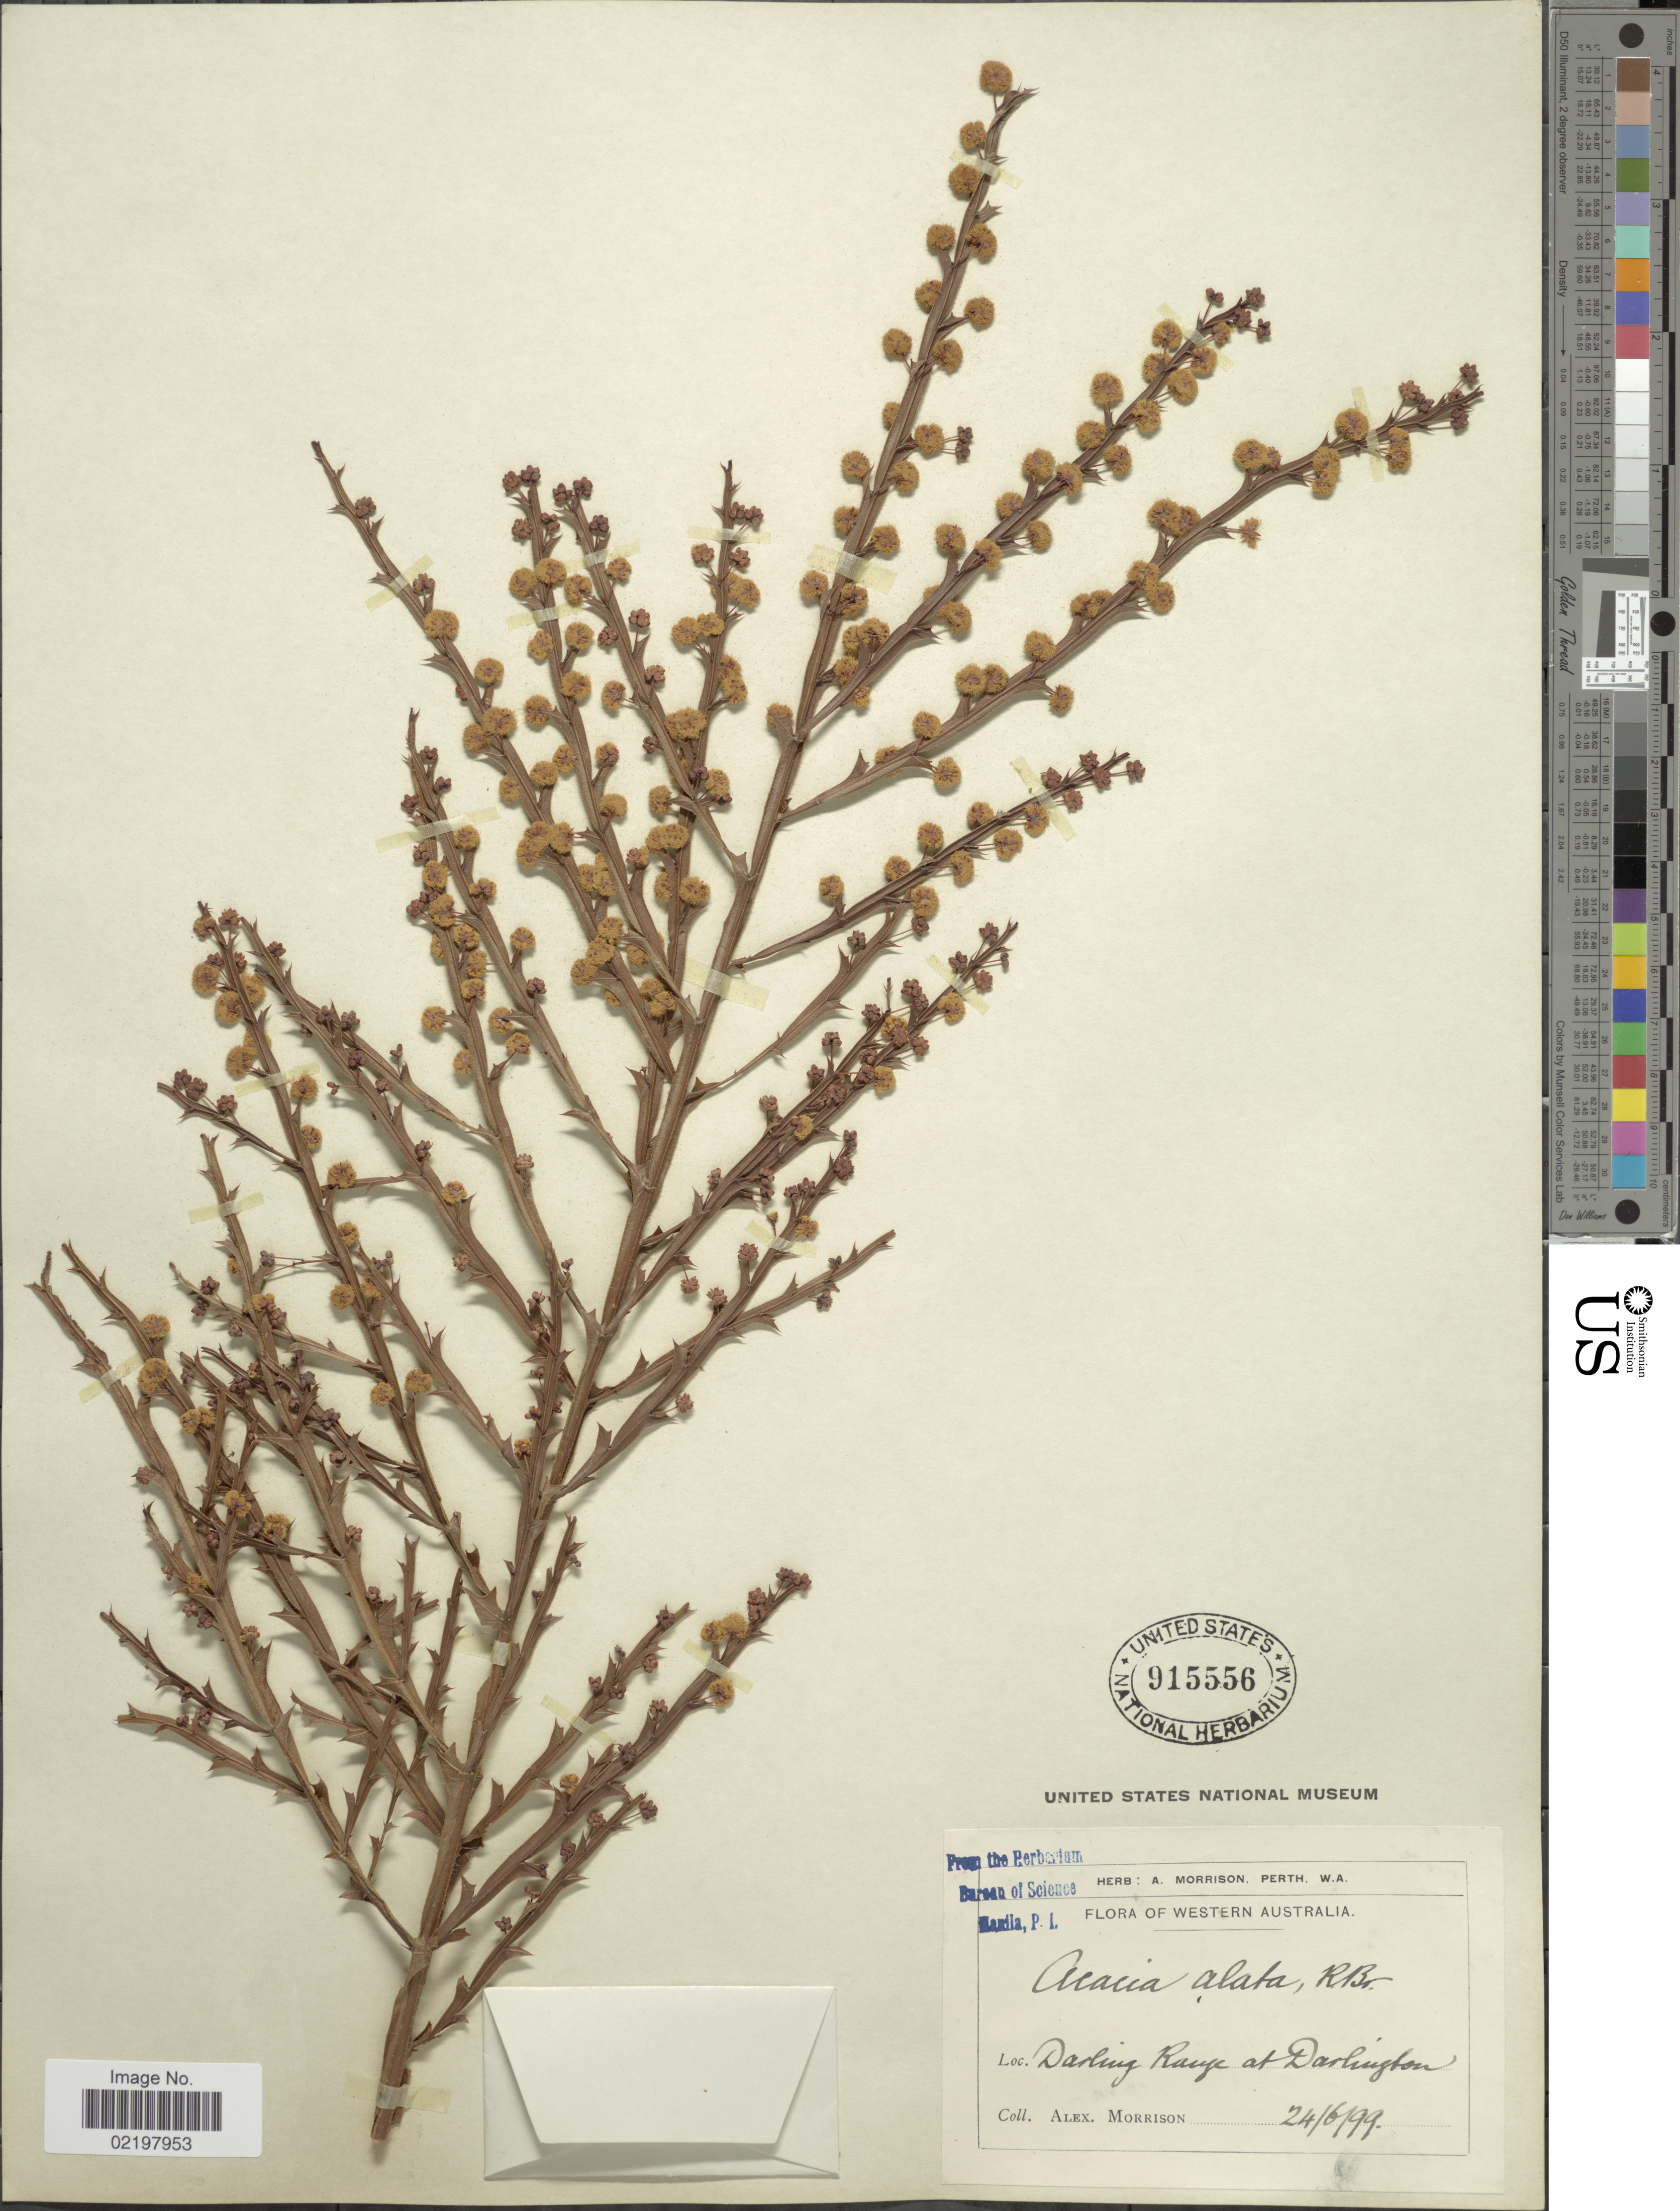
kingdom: Plantae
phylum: Tracheophyta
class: Magnoliopsida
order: Fabales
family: Fabaceae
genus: Acacia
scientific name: Acacia alata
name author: R. Br.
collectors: A. Morrison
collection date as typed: Transcribed d/m/y: 24/6/99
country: Australia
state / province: Western Australia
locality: Western Australia, Darling Range at Darlington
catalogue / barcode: US 915556